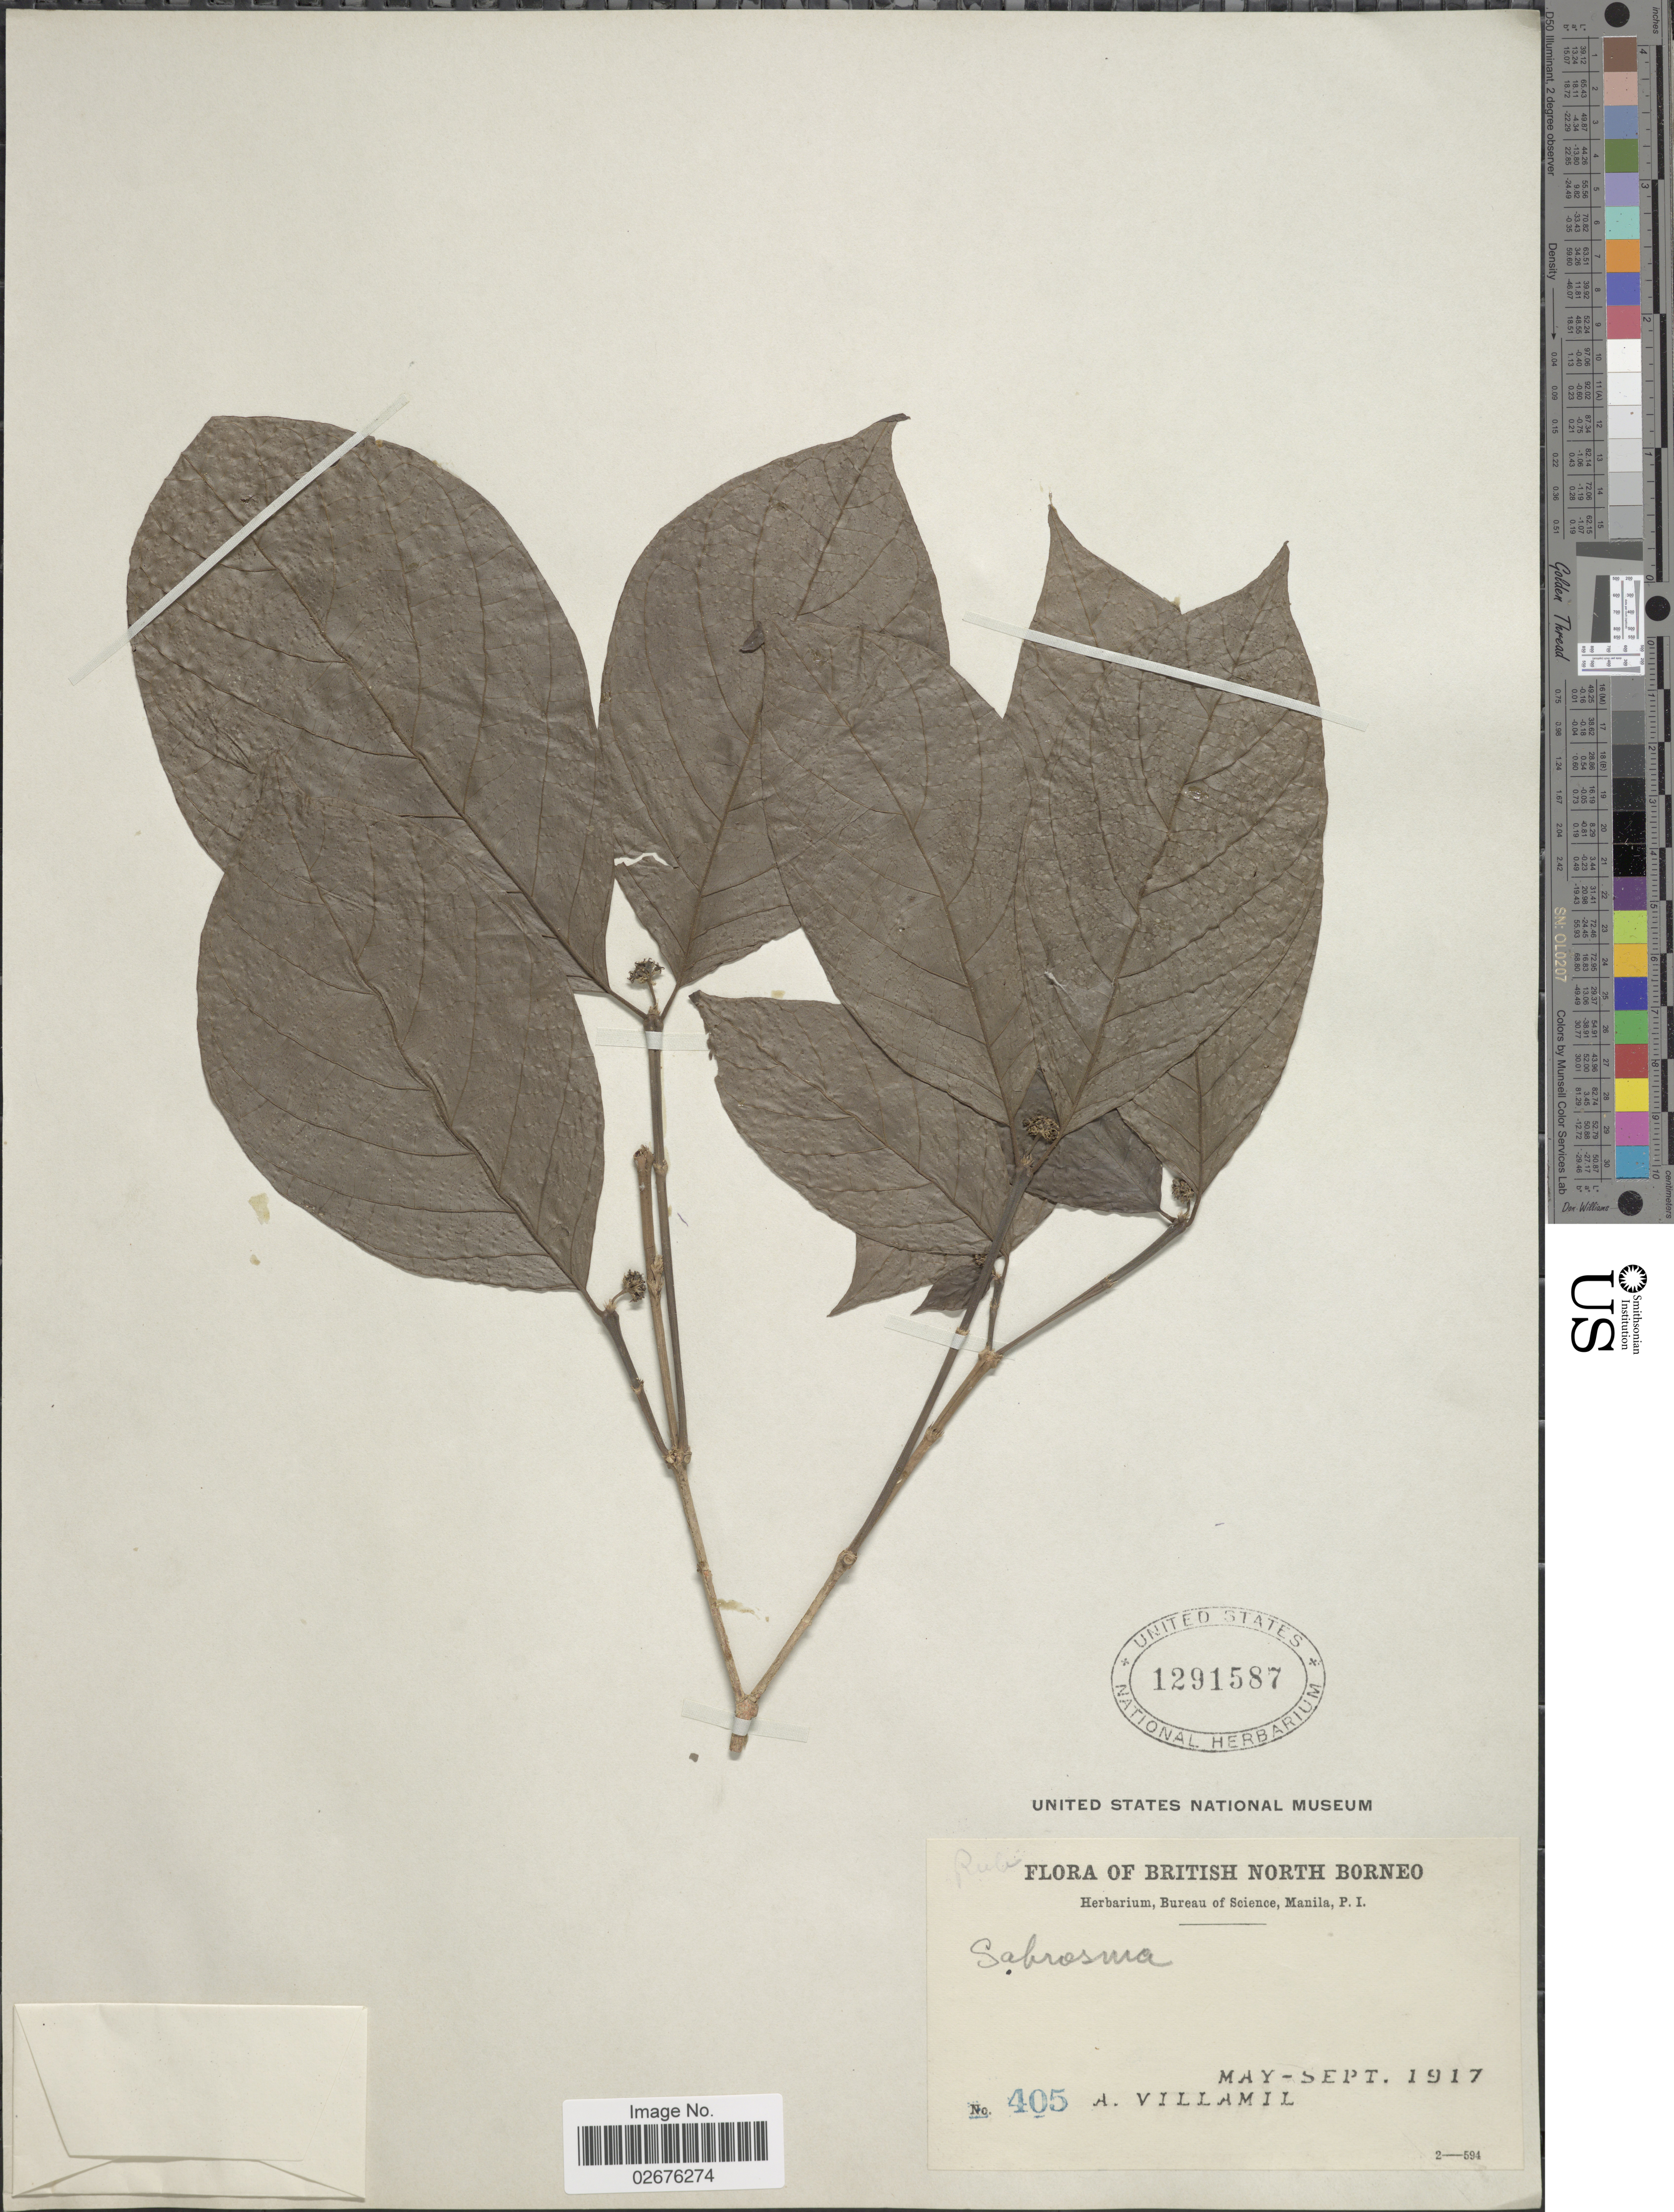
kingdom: Plantae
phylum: Tracheophyta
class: Magnoliopsida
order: Gentianales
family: Rubiaceae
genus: Saprosma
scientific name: Saprosma sp.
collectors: A. Villamil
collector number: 405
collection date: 1917-05/1917-09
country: Malaysia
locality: British North Borneo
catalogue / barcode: US 1291587